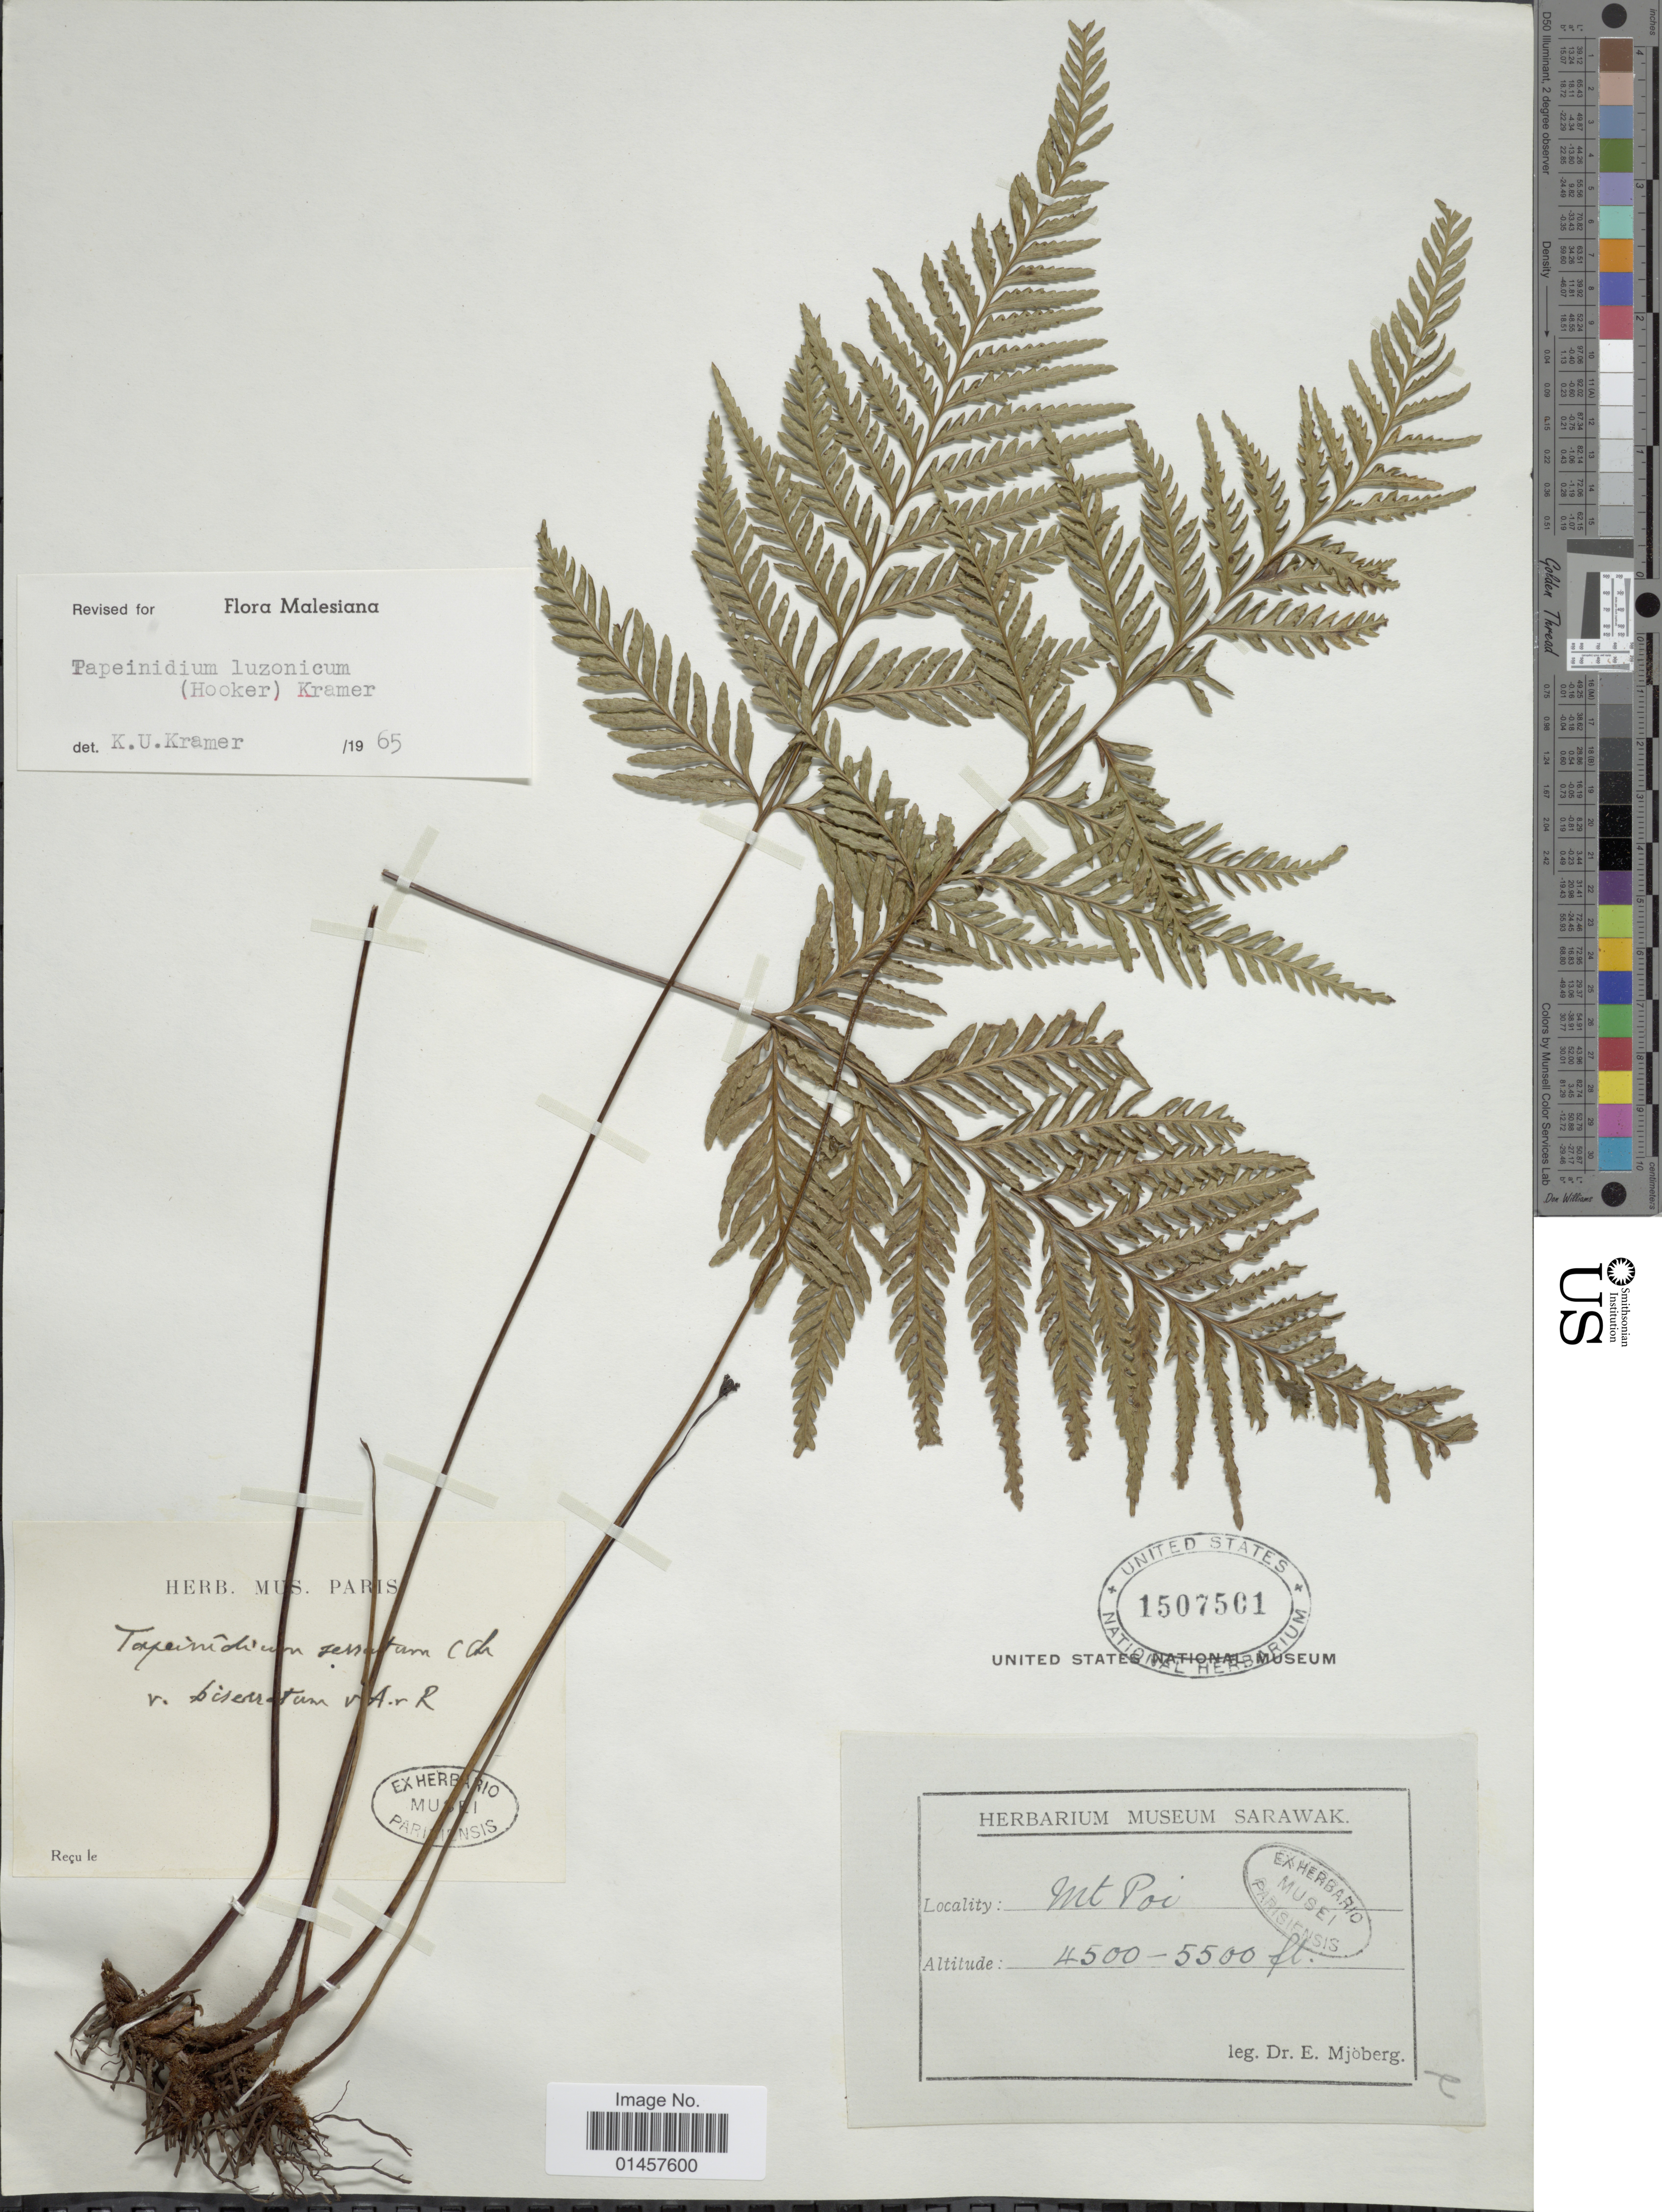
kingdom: Plantae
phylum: Tracheophyta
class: Polypodiopsida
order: Polypodiales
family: Lindsaeaceae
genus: Tapeinidium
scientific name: Tapeinidium luzonicum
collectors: E. Mjoberg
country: Malaysia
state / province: Sarawak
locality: Mt. Poi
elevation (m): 1372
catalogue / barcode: US 1507501